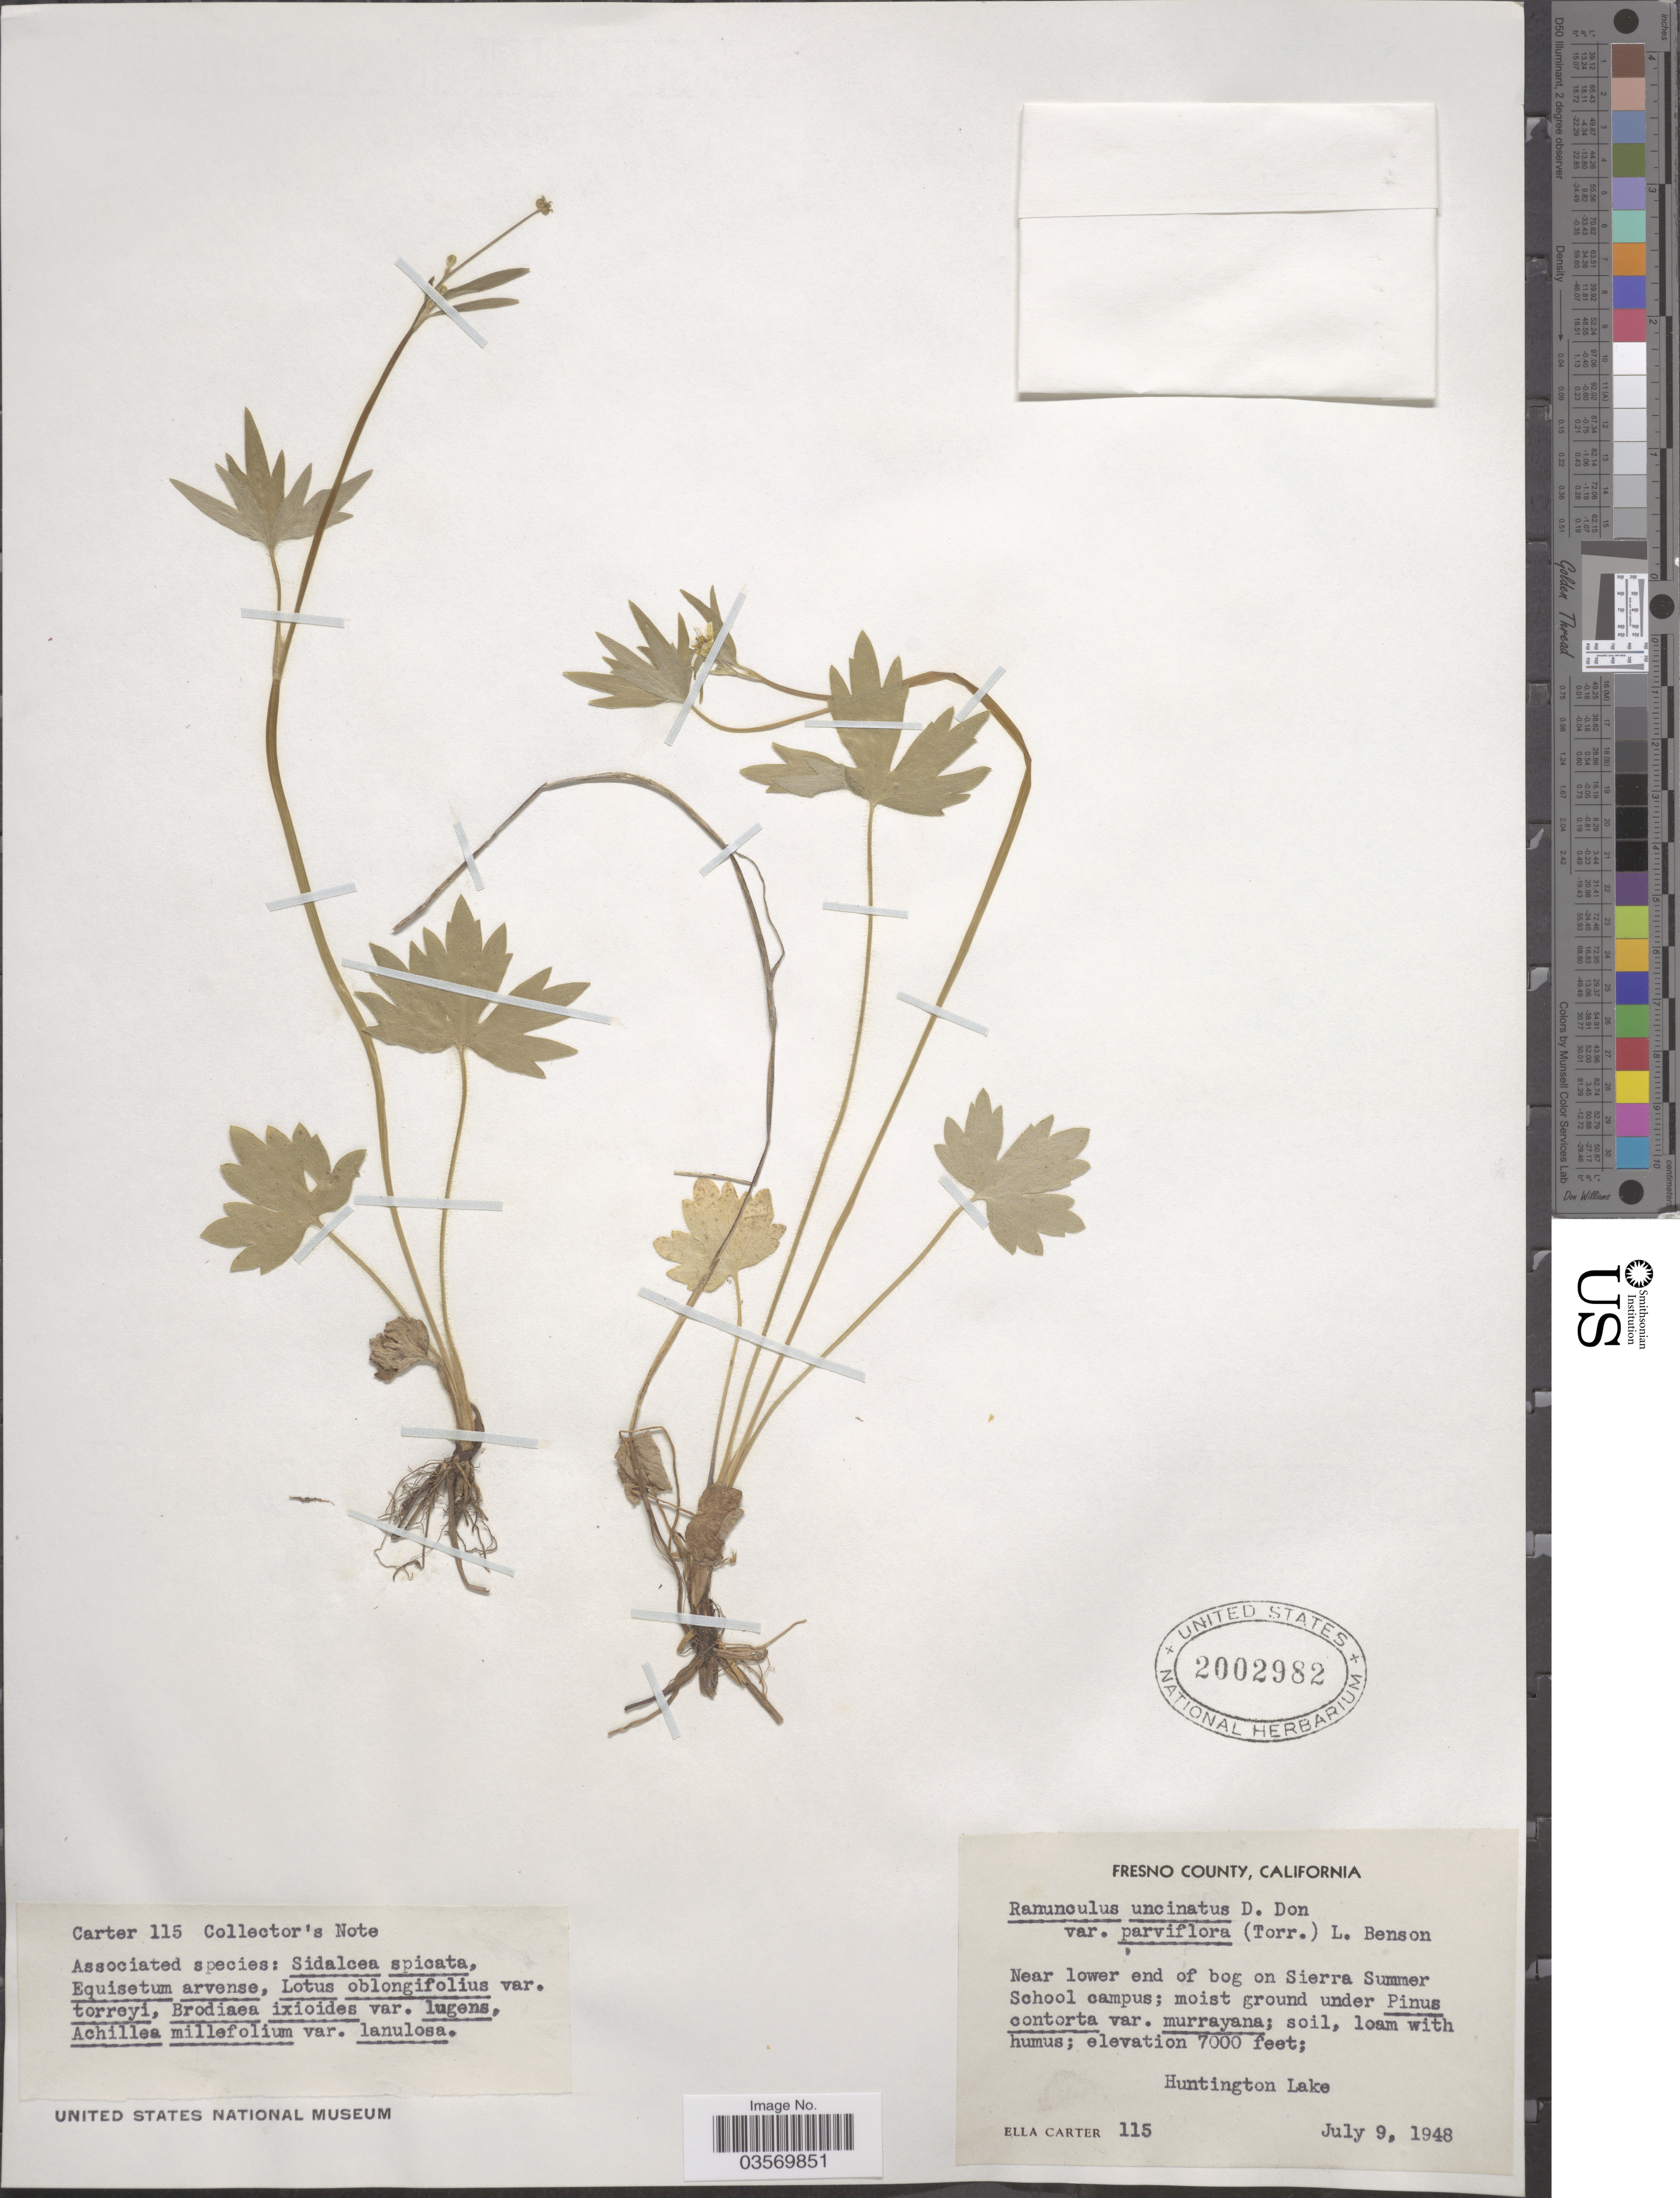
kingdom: Plantae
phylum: Tracheophyta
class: Magnoliopsida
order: Ranunculales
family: Ranunculaceae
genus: Ranunculus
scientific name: Ranunculus uncinatus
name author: D. Don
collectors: E. Carter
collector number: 115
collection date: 1948-07-09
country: United States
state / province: California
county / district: Fresno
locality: Fresno County. Near lower end of bog on Sierra Summer School campus. Huntington Lake.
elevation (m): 2134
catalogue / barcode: US 2002982